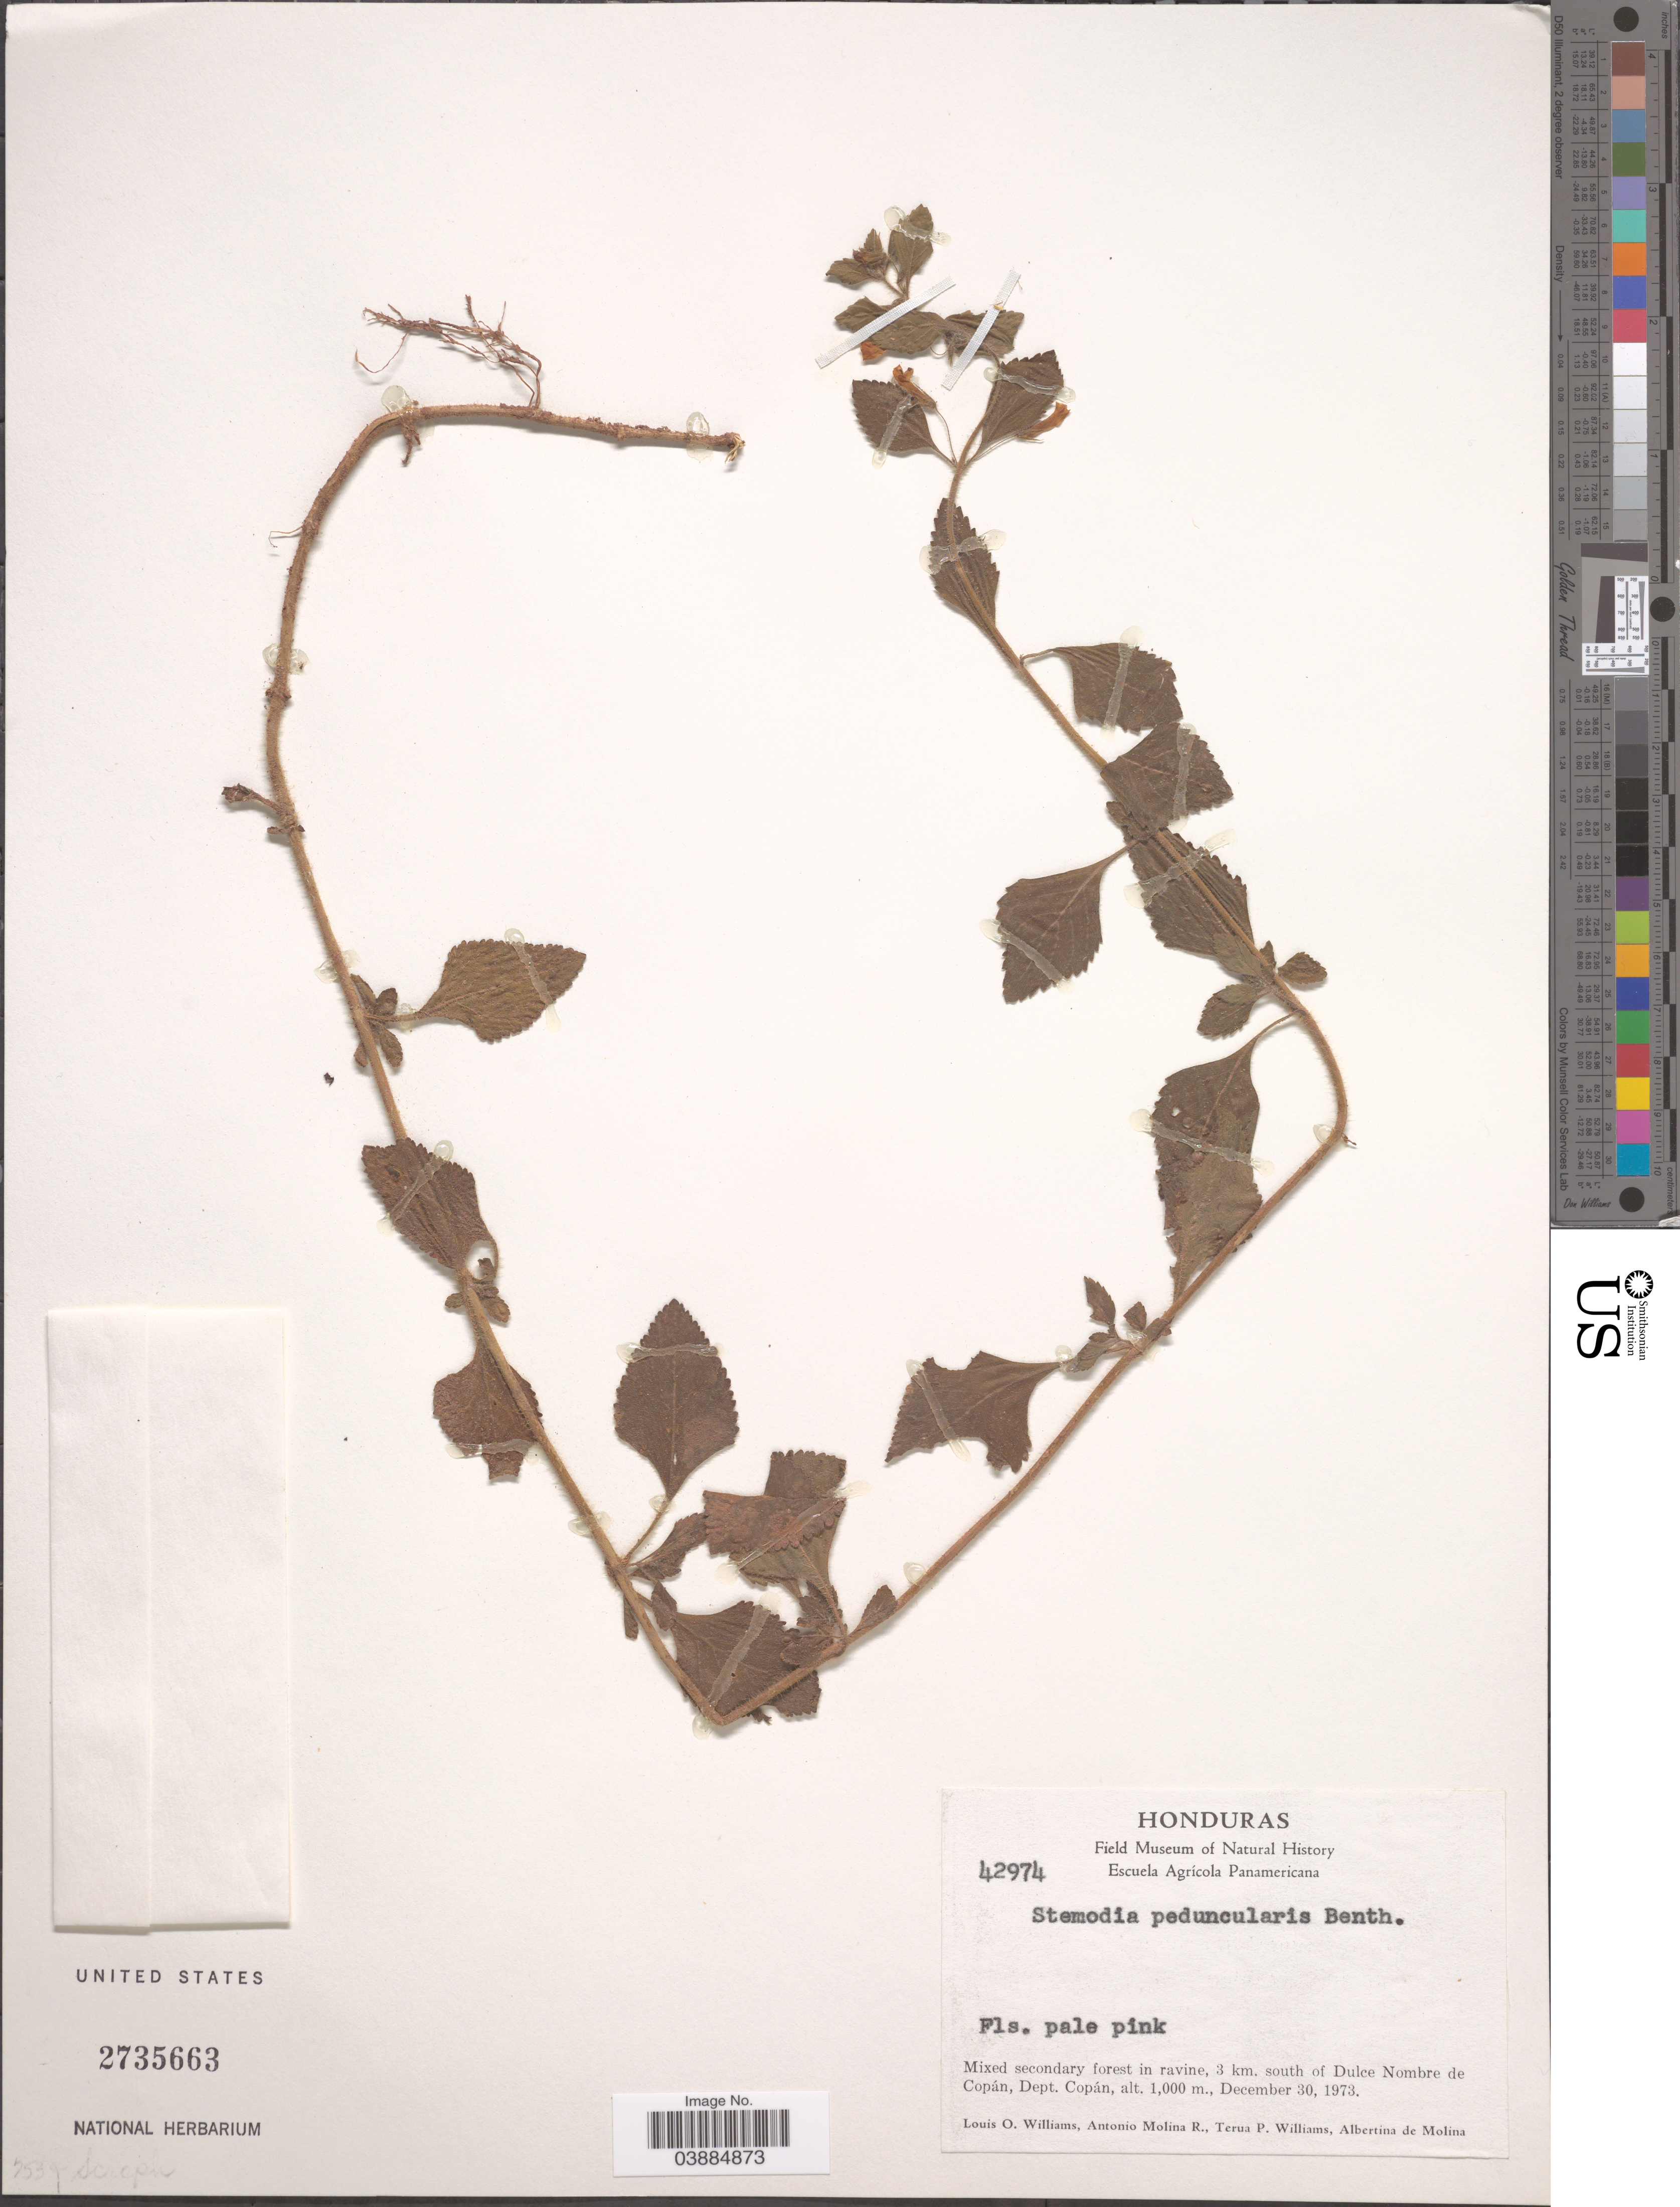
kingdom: Plantae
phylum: Tracheophyta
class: Magnoliopsida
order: Lamiales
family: Plantaginaceae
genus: Stemodia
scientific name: Stemodia peduncularis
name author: Benth.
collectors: L. O. Williams, A. Molina R., T. Williams & A. R. Molina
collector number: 42974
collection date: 1973-12-30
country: Honduras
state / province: Copan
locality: Mixed secondary forest in ravine, 3 km. south of Dulce Nombre de Copán, Dept. Copán.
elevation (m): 1000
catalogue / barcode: US 2735663